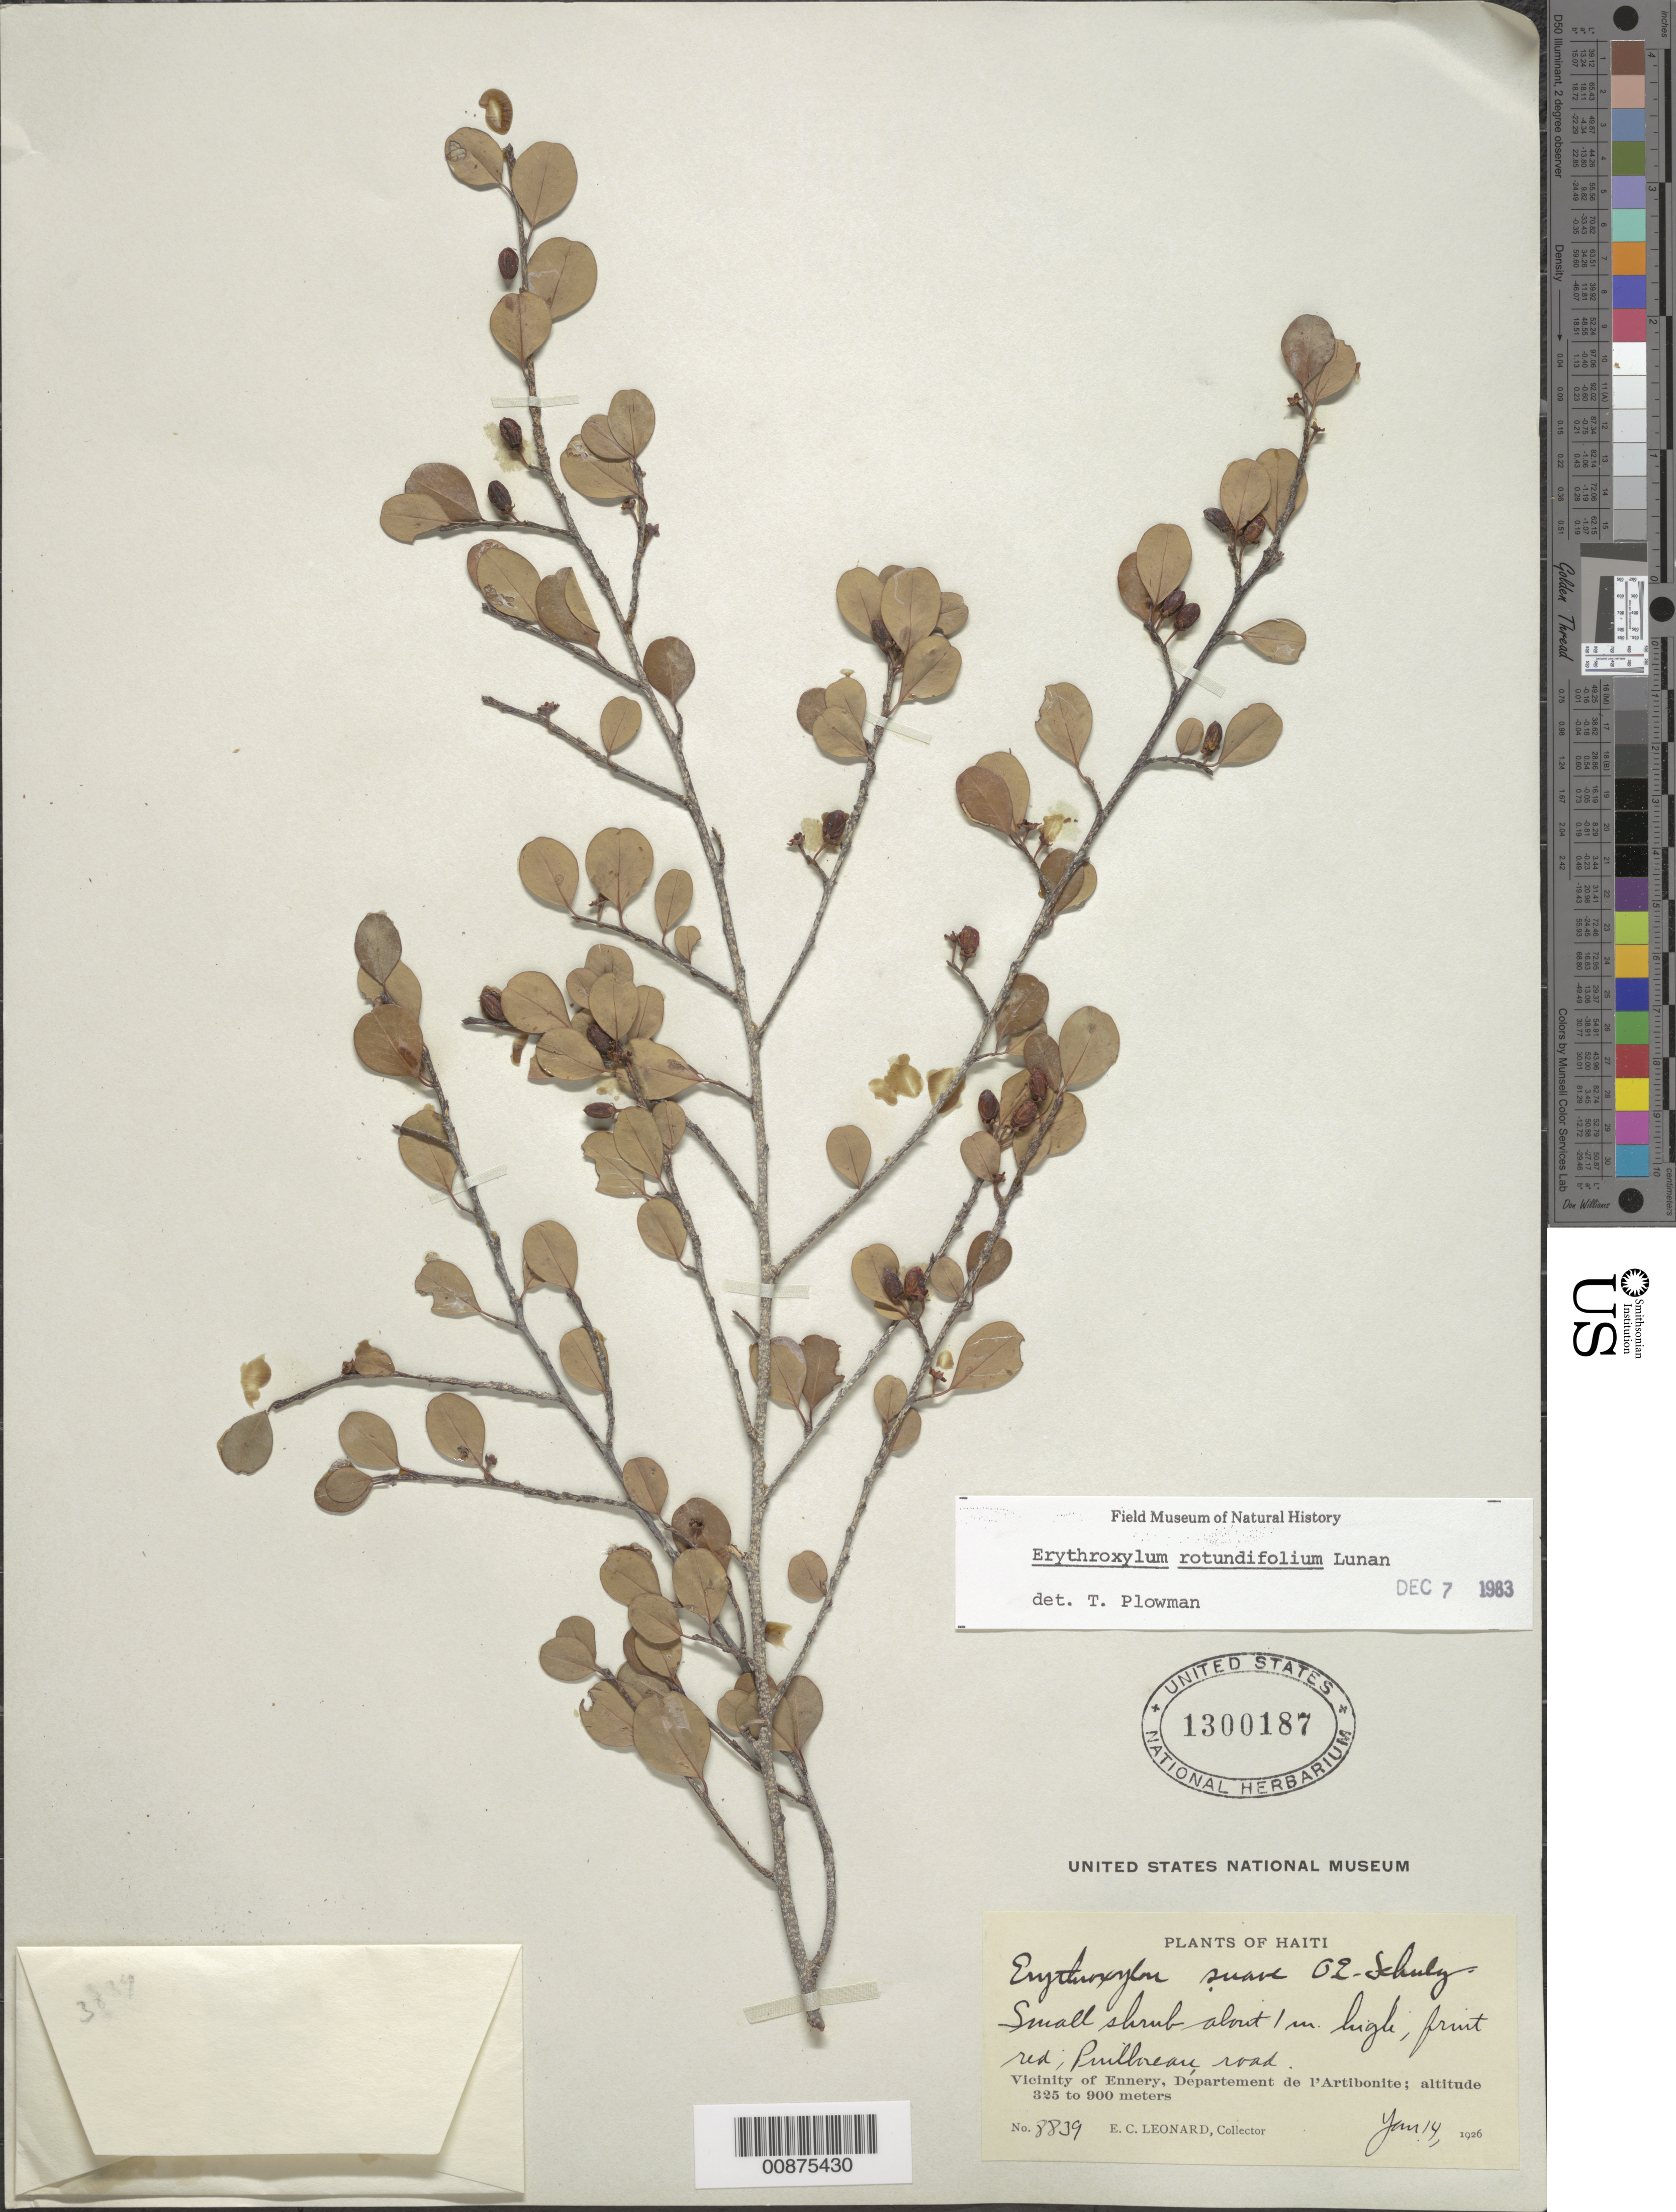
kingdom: Plantae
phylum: Tracheophyta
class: Magnoliopsida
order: Malpighiales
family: Erythroxylaceae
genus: Erythroxylum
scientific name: Erythroxylum rotundifolium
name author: Lunan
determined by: Plowman, Timothy C.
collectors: E. C. Leonard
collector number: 8839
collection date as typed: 14 Jan 1926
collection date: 1926-01-14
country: Haiti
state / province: Artibonite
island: Hispaniola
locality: Vicinity of Ennery. Puilboreau road.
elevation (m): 325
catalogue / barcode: US 1300187